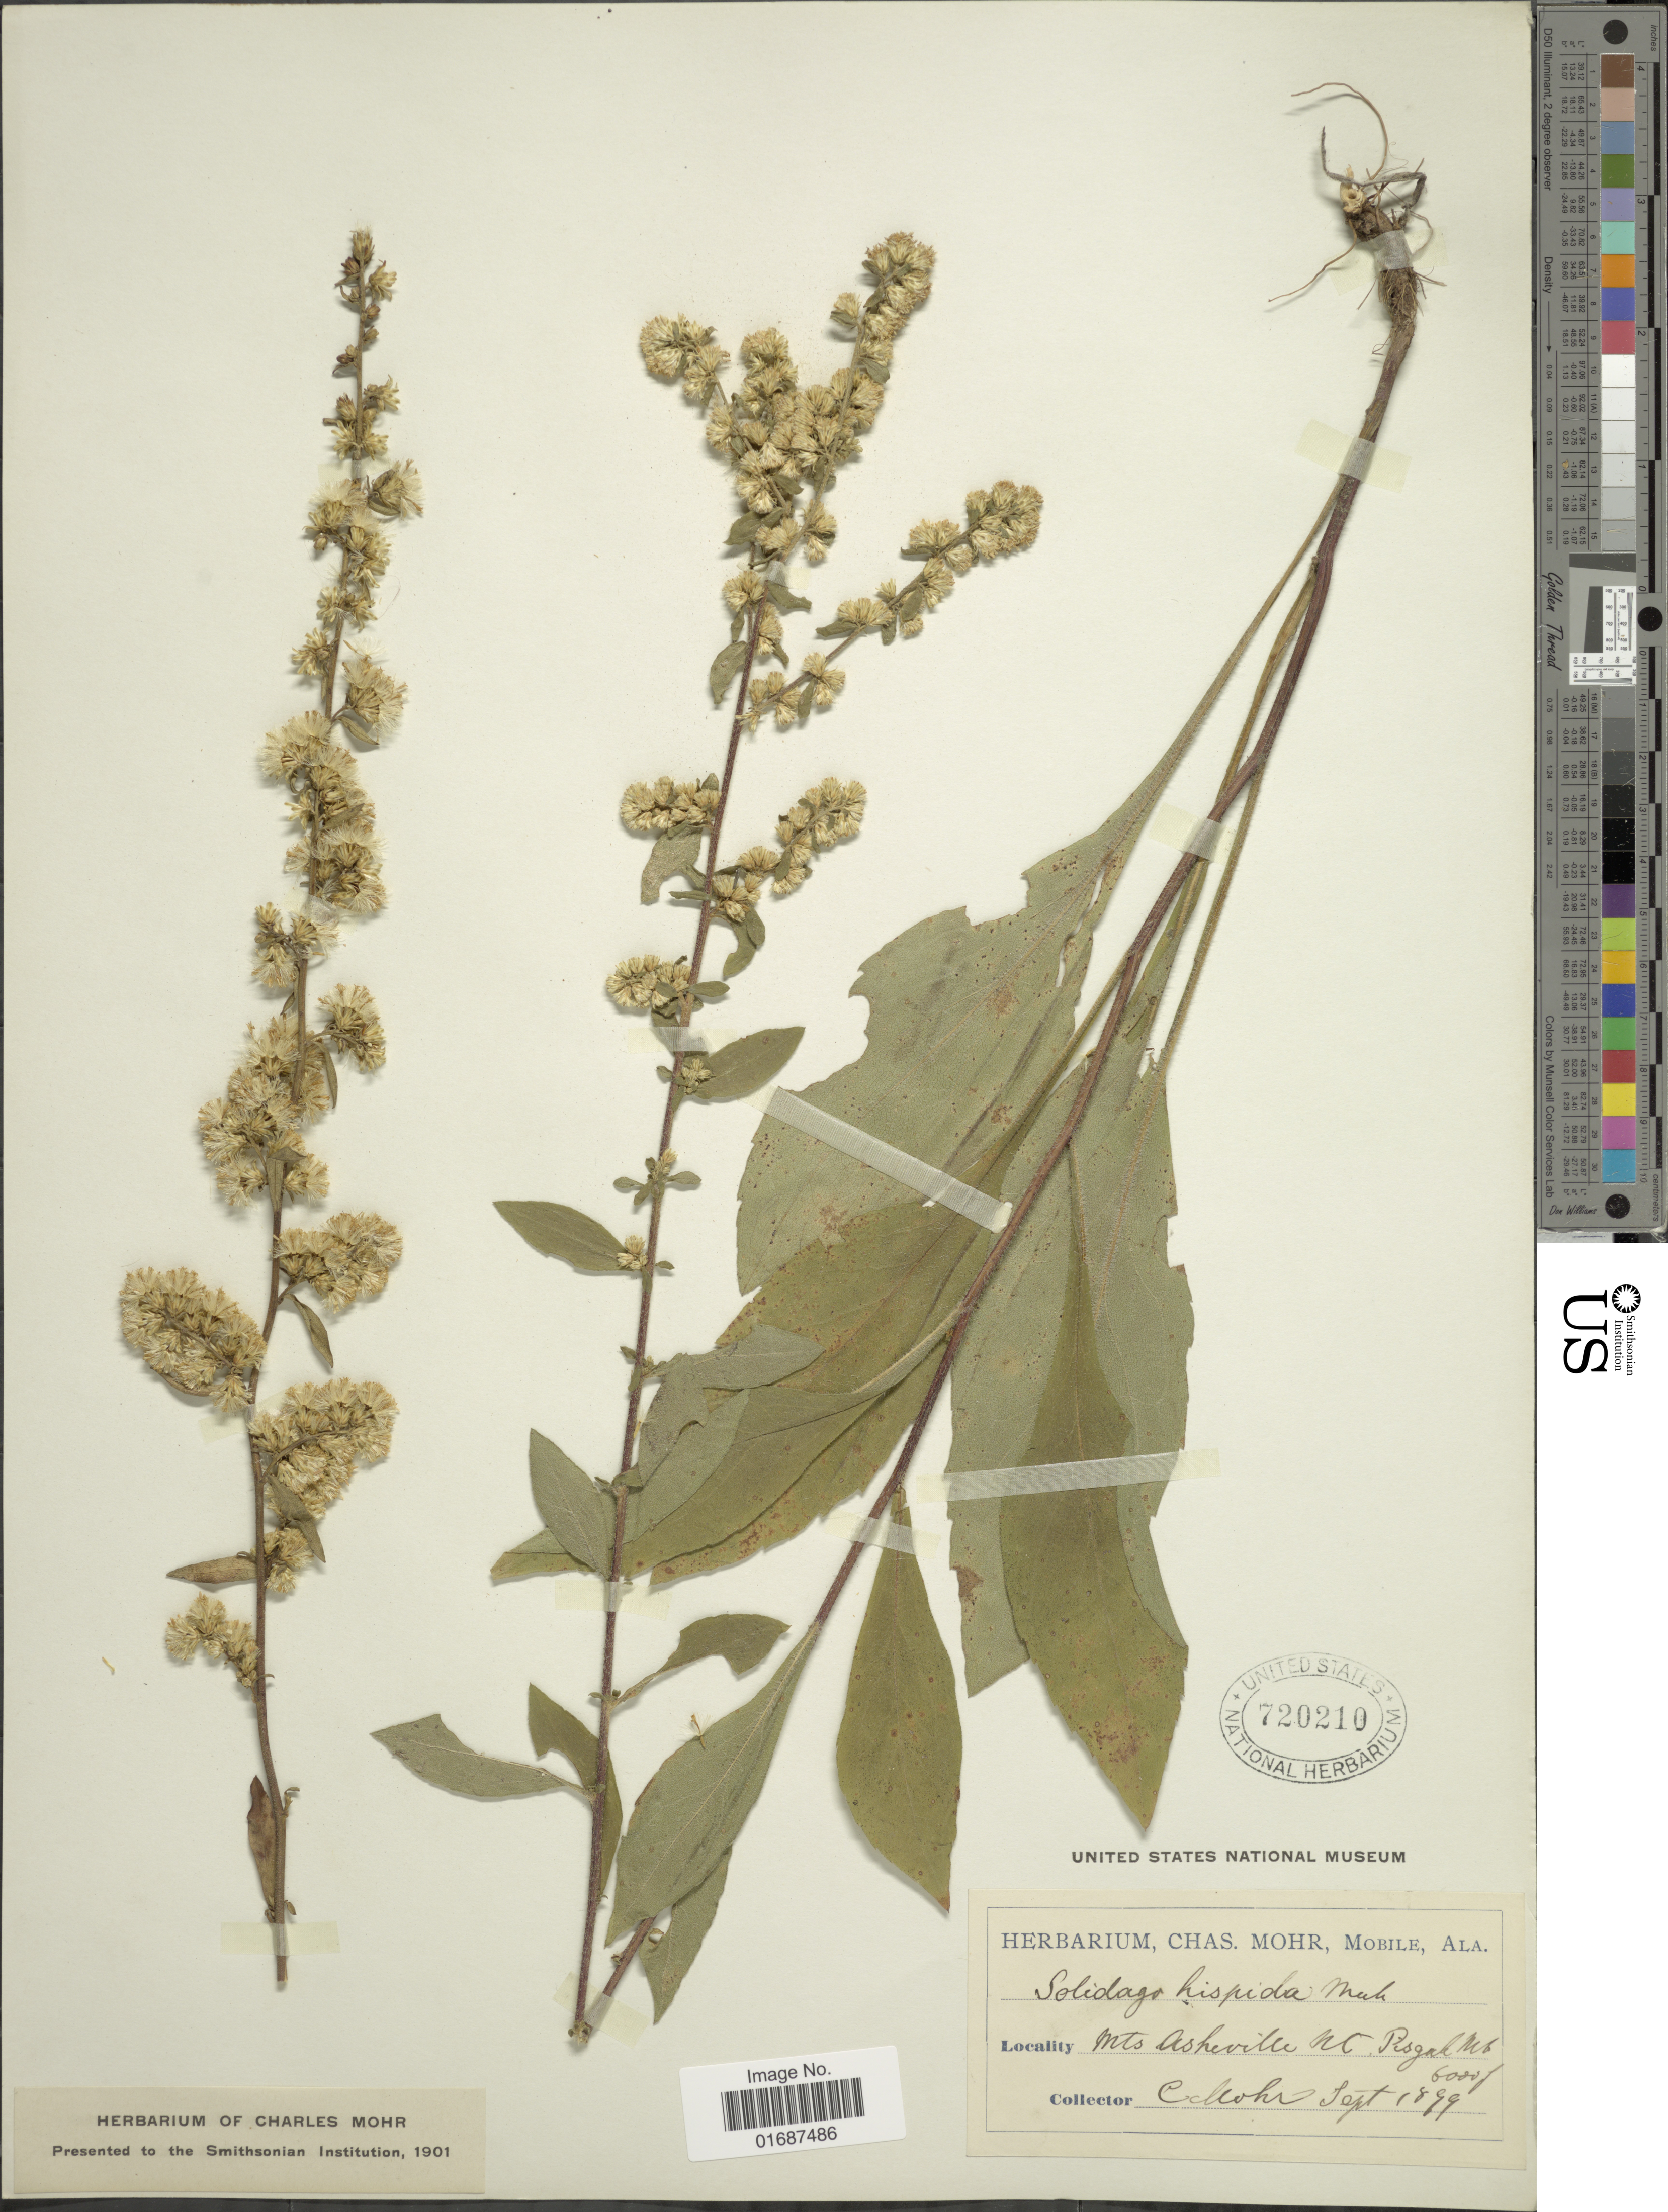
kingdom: Plantae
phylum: Tracheophyta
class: Magnoliopsida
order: Asterales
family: Asteraceae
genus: Solidago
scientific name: Solidago hispida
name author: Muhl. ex Willd.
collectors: C. T. Mohr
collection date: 1899-09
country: United States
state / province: North Carolina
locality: Mts Asheville. Pisgah Mt.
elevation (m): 1829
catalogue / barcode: US 720210